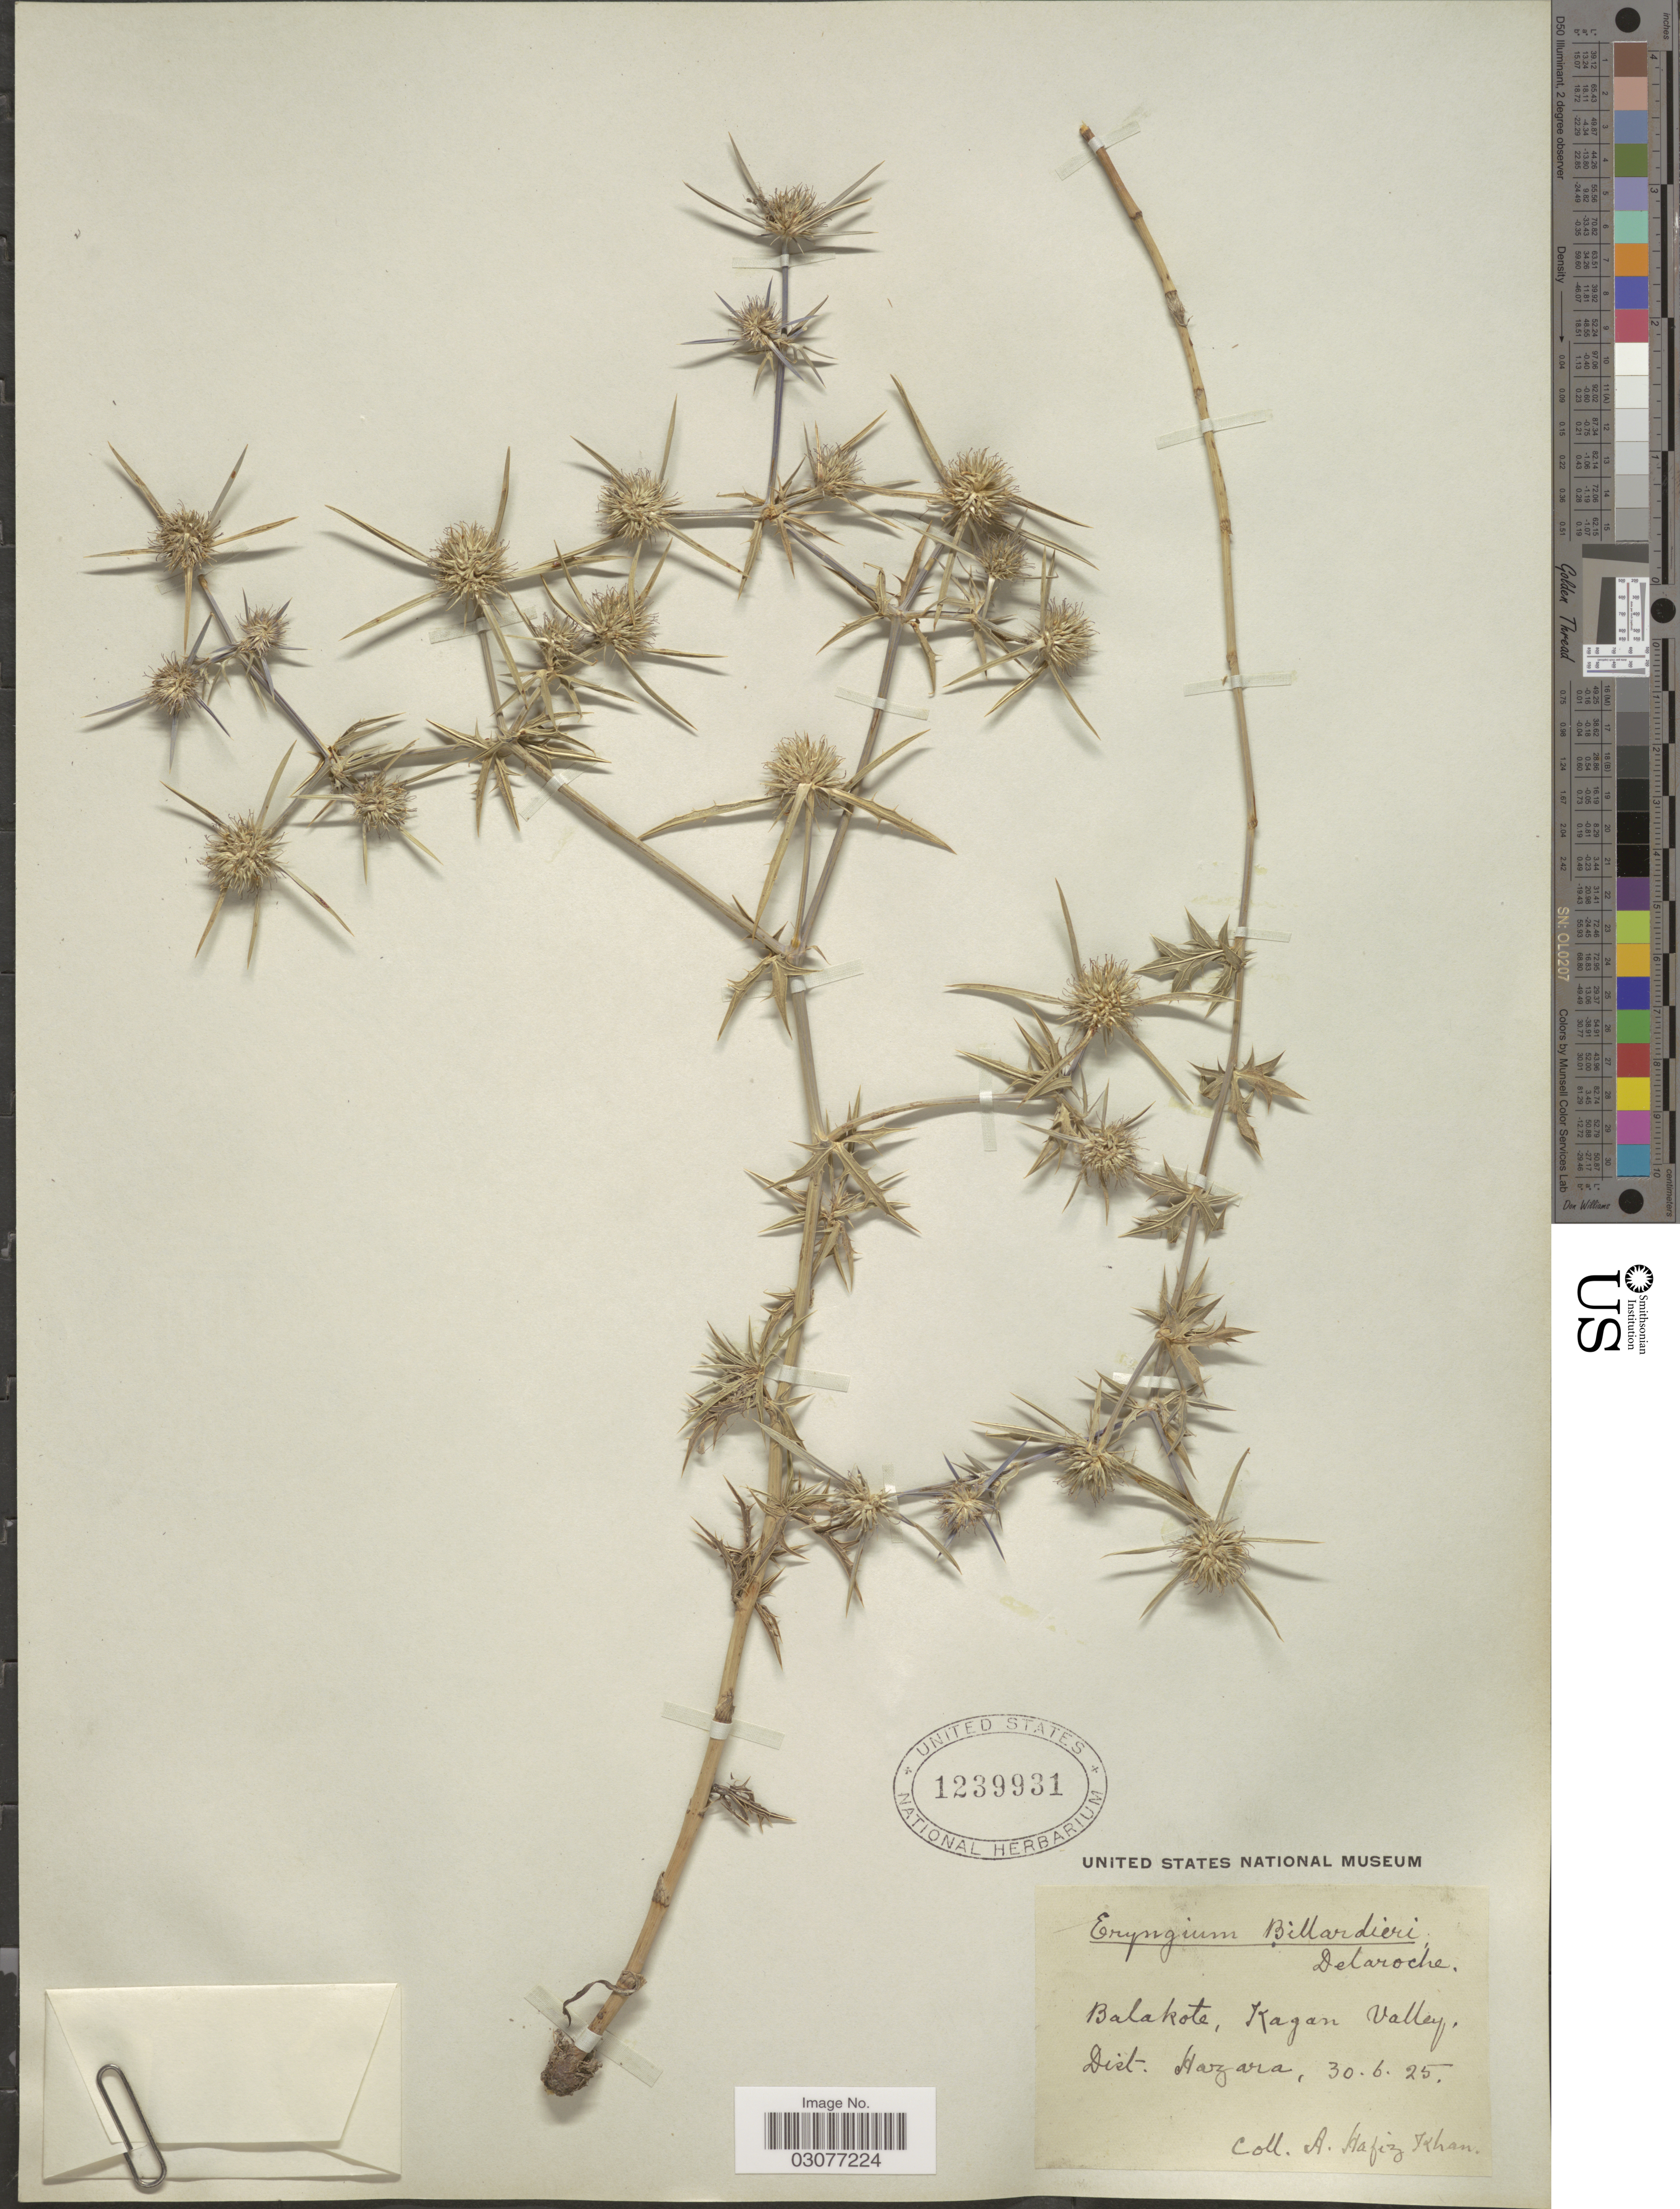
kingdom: Plantae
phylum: Tracheophyta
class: Magnoliopsida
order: Apiales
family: Apiaceae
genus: Eryngium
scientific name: Eryngium billardierei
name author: F. Delaroche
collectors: A. Hafiz-Khan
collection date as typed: Transcribed d/m/y: 30/6/25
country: Pakistan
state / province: Khyber Pakhtunkhwa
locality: Balakote, Kagan Valley. Dist. Hazara.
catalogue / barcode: US 1239931